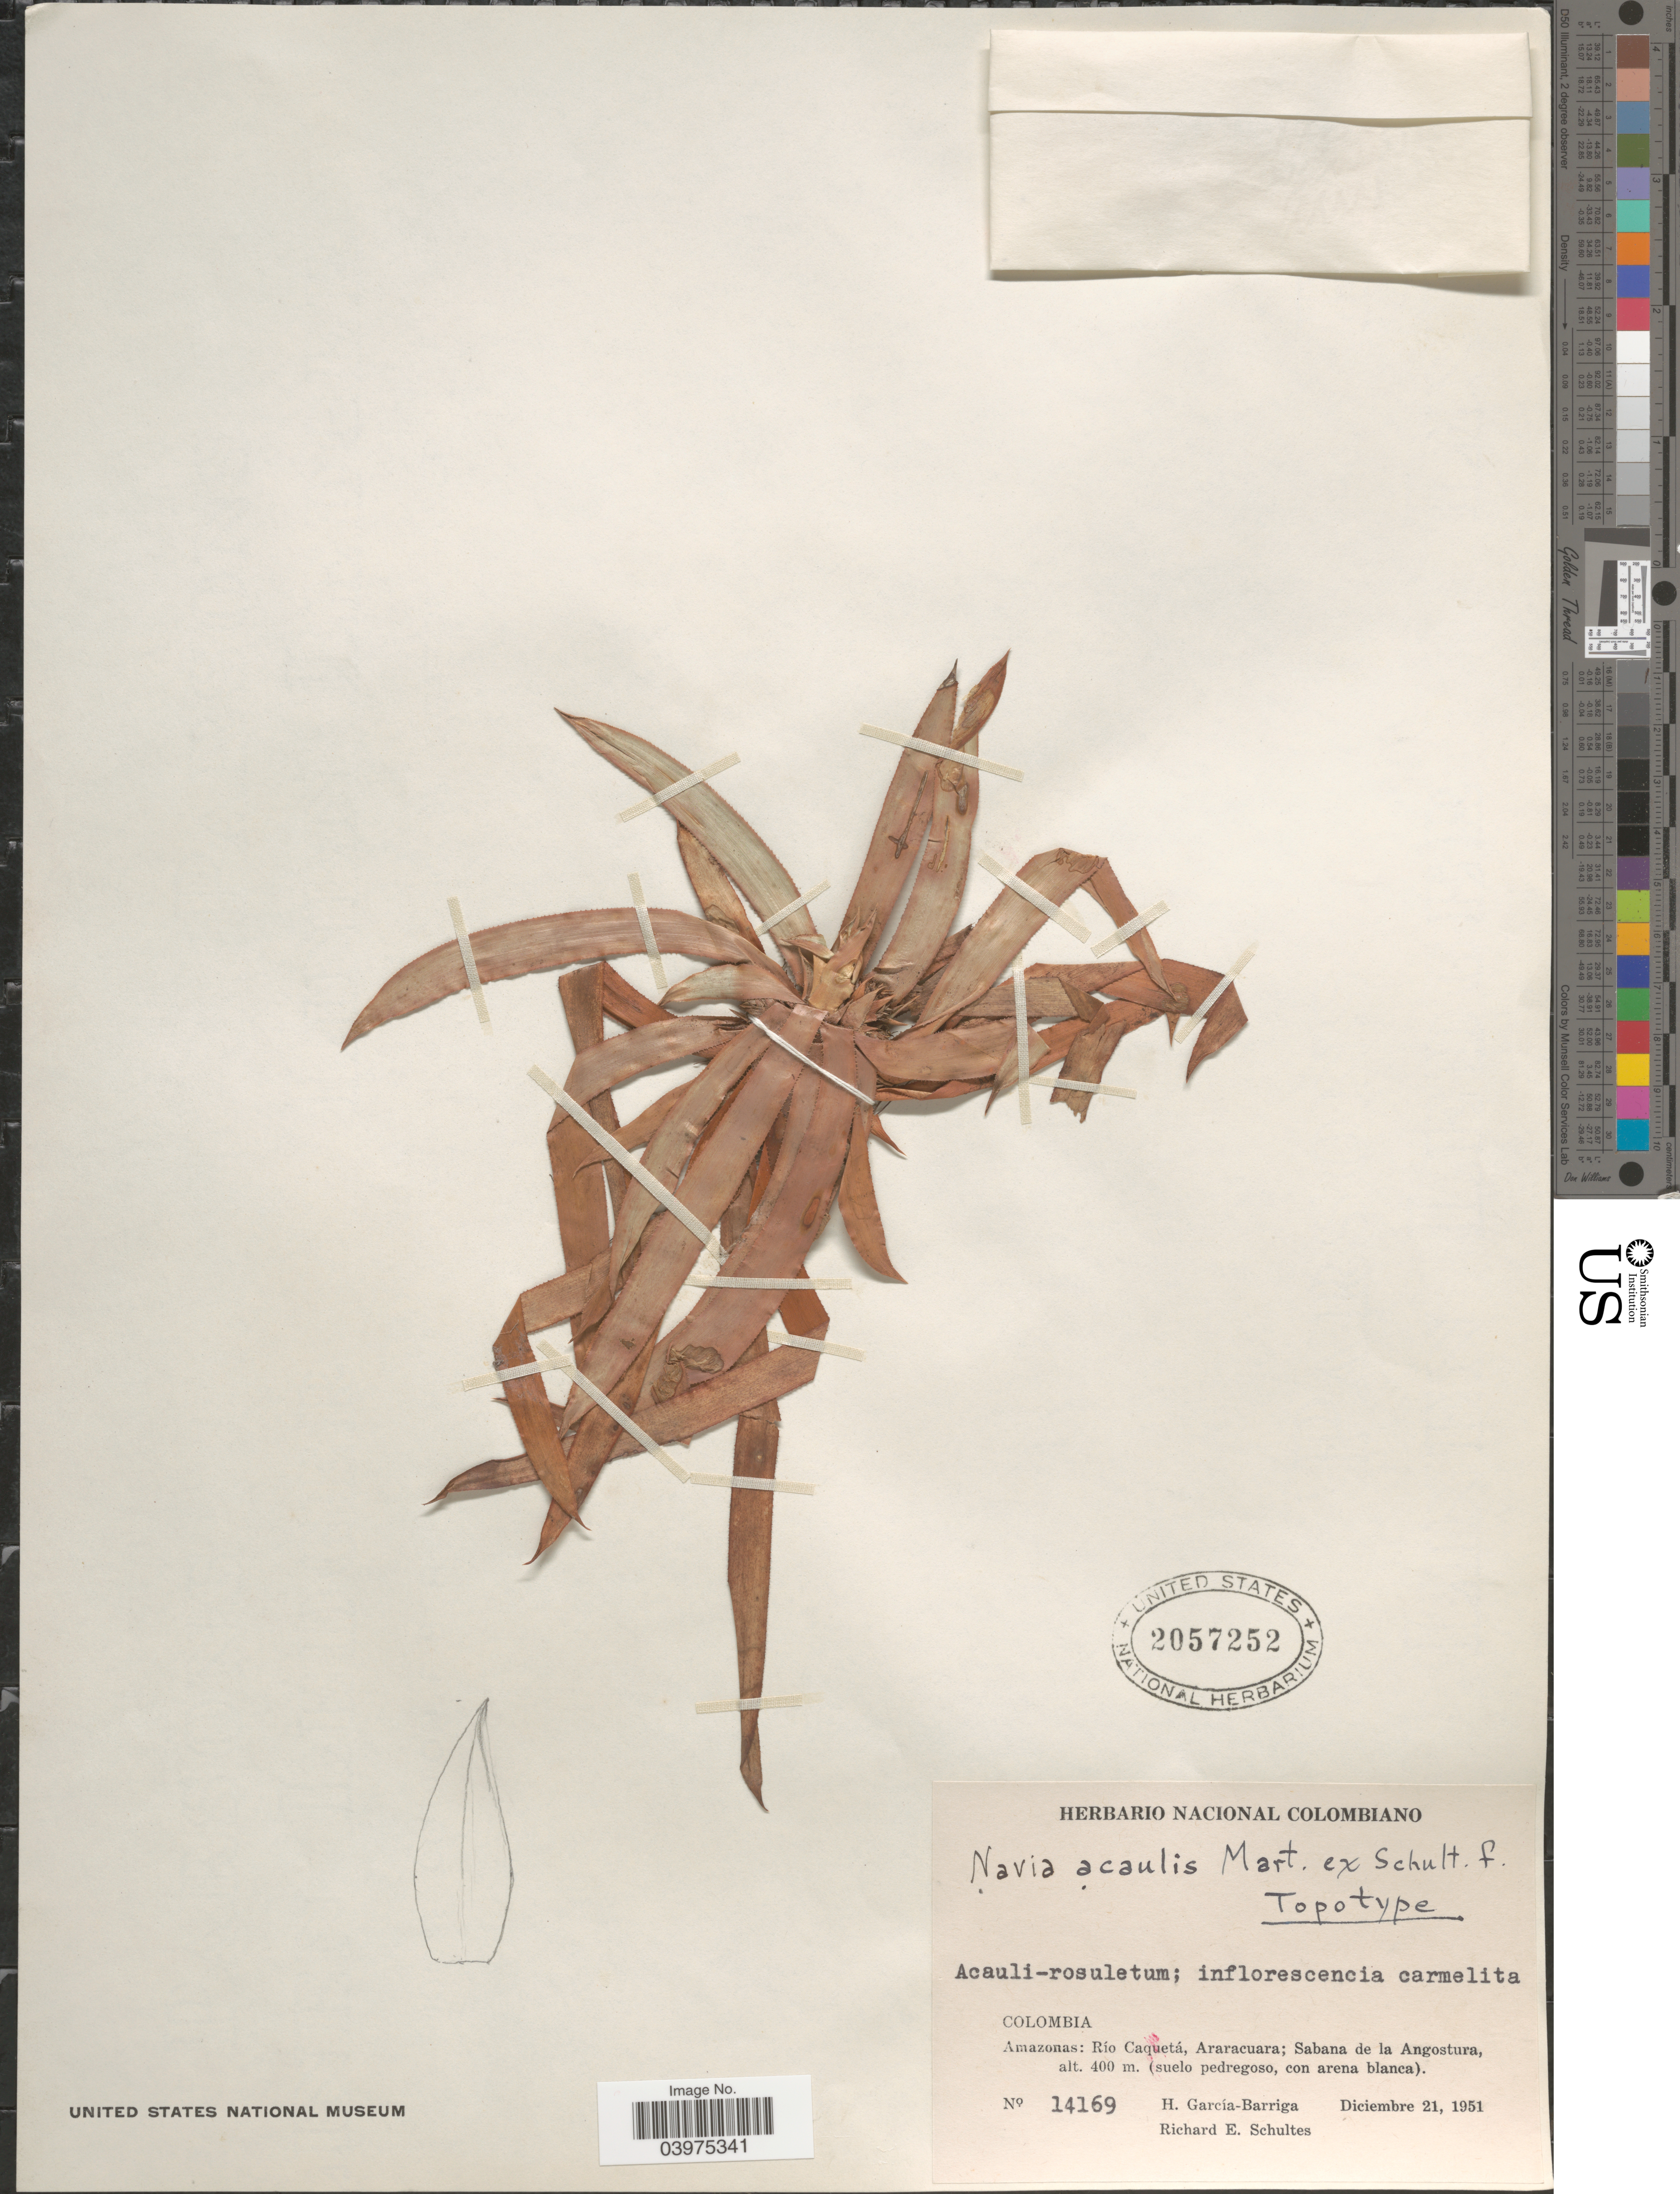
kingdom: Plantae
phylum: Tracheophyta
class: Liliopsida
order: Poales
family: Bromeliaceae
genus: Navia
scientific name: Navia acaulis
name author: Mart. ex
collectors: H. García Barriga & R. E. Schultes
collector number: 14169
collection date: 1951-12-21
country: Colombia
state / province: Amazônas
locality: Río Caquetá, Araracuara; Sabana de la Angostura.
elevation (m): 400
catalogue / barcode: US 2057252